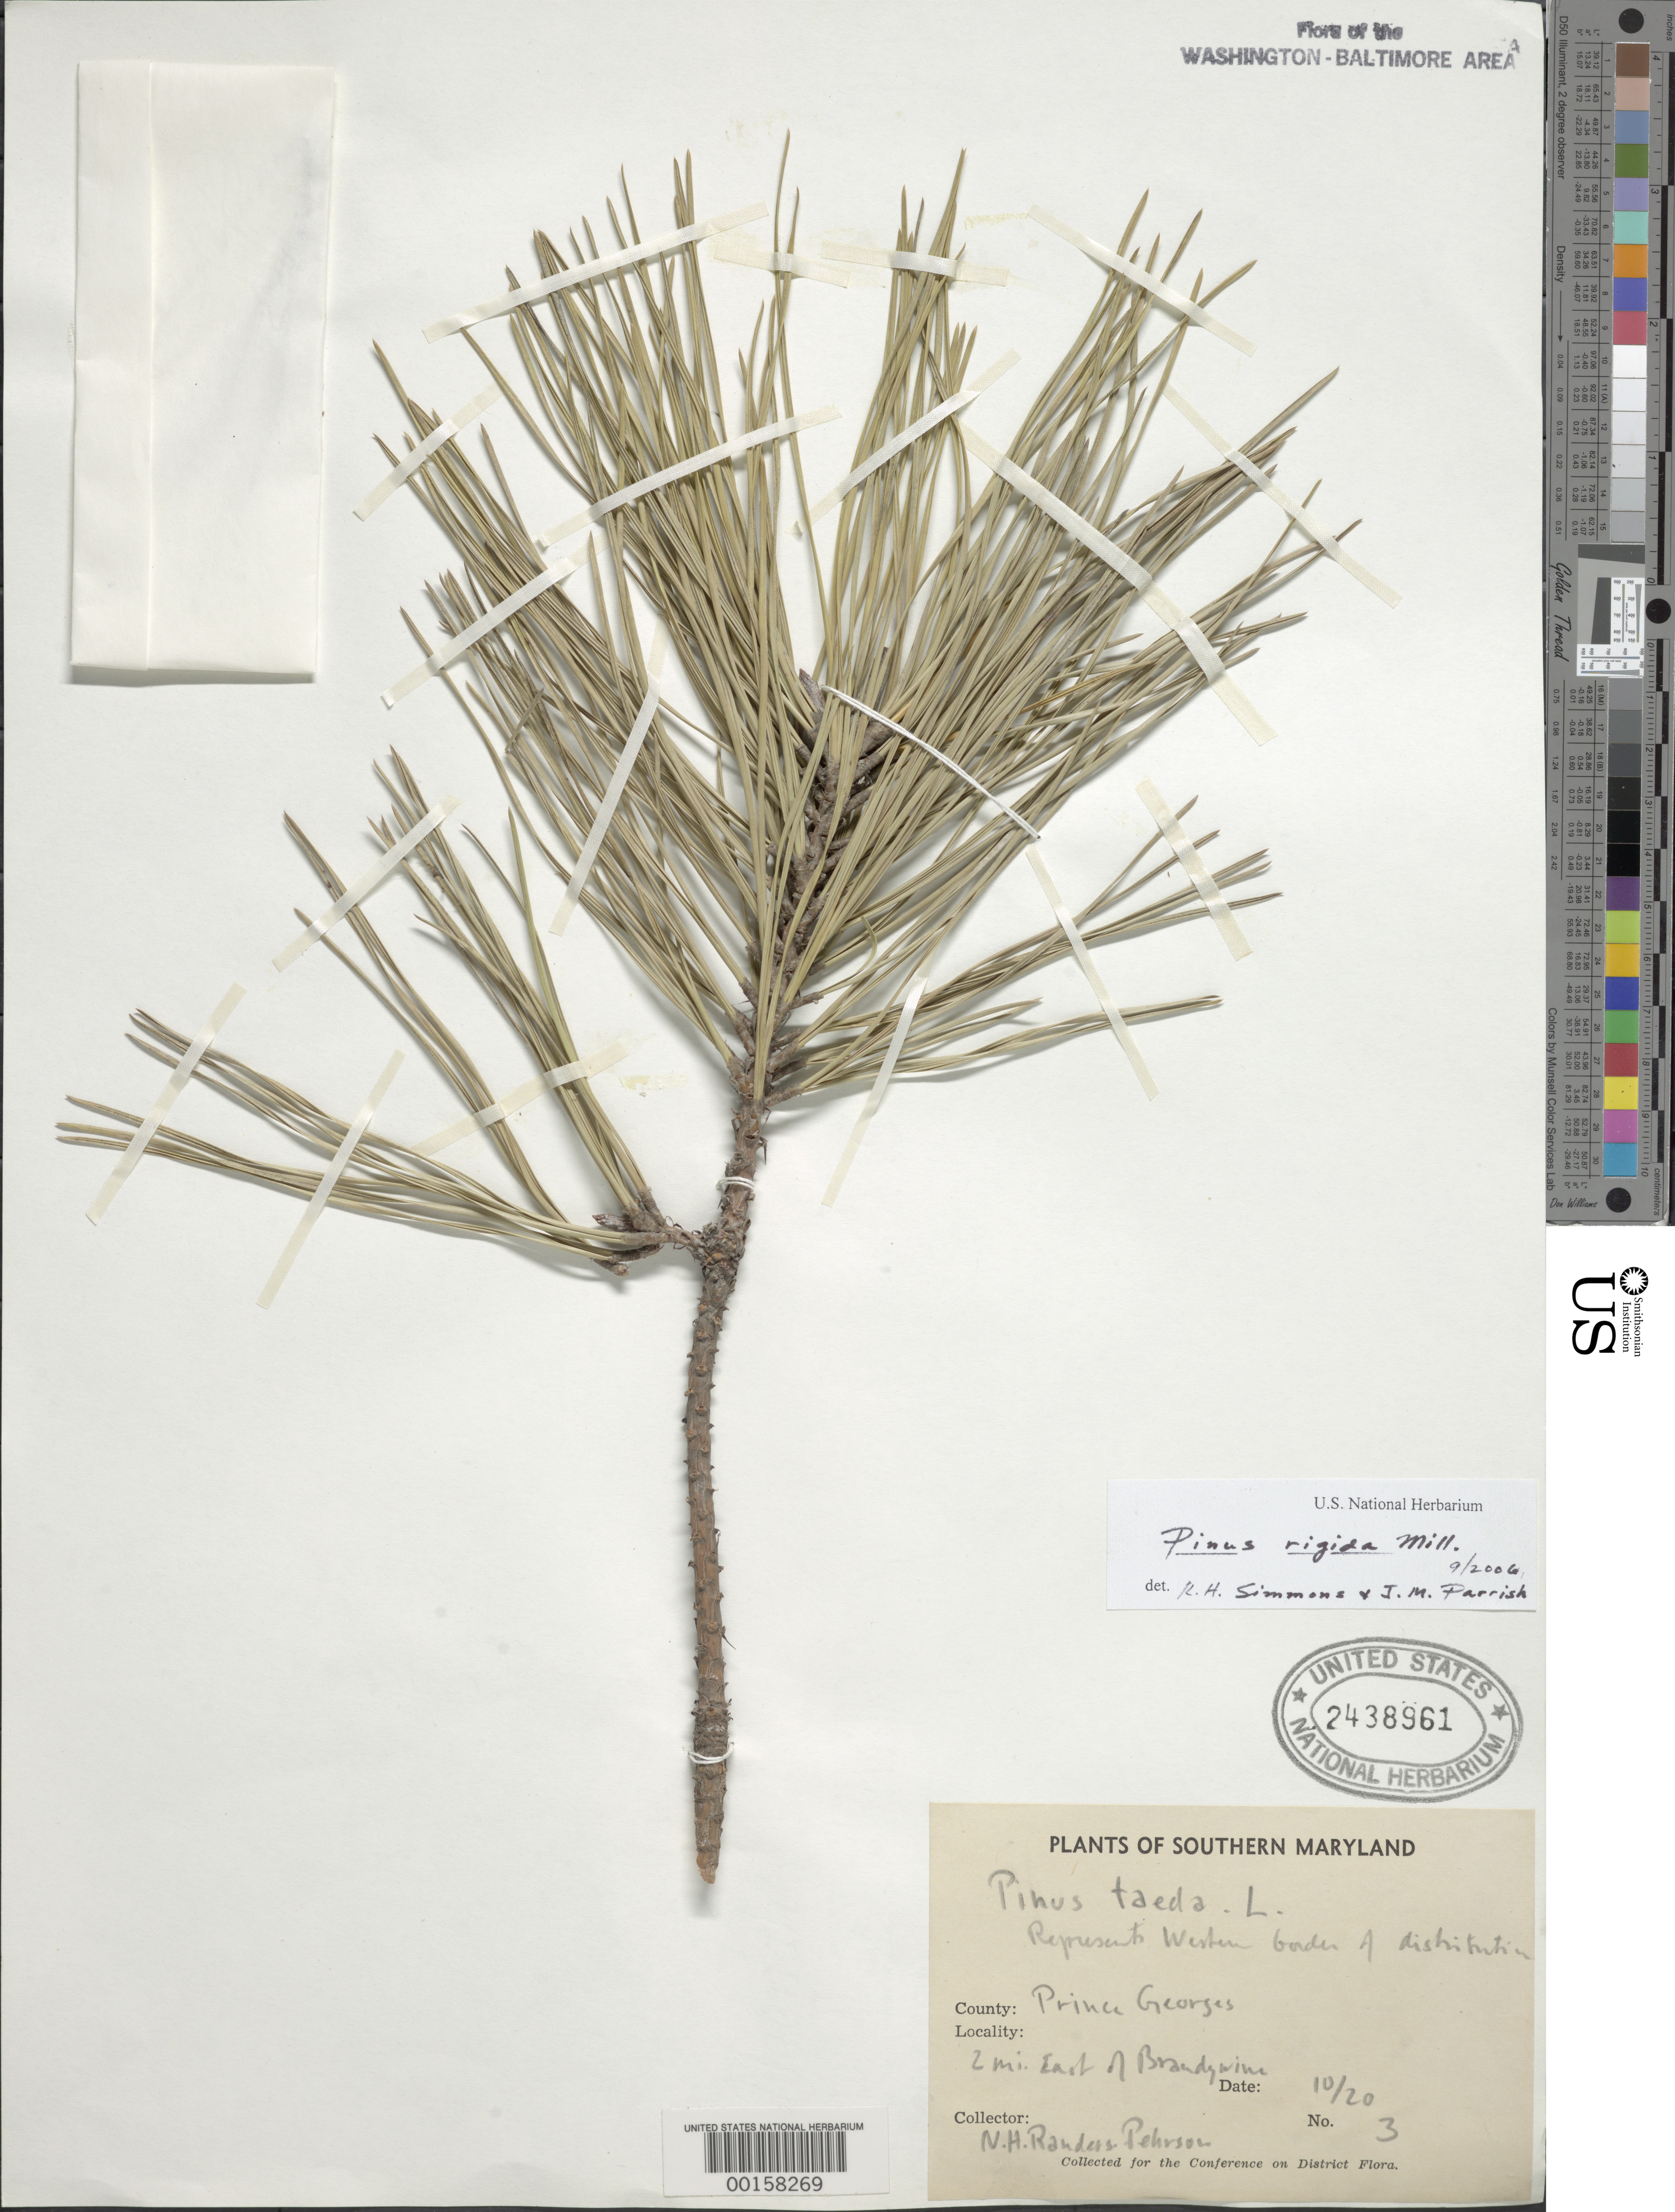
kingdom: Plantae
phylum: Tracheophyta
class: Pinopsida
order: Pinales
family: Pinaceae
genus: Pinus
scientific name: Pinus rigida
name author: Mill.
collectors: N. Randers-pehrson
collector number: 3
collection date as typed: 20 Oct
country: United States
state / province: Maryland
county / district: Prince George's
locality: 2 miles E of Brandywine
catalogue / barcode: US 2438961